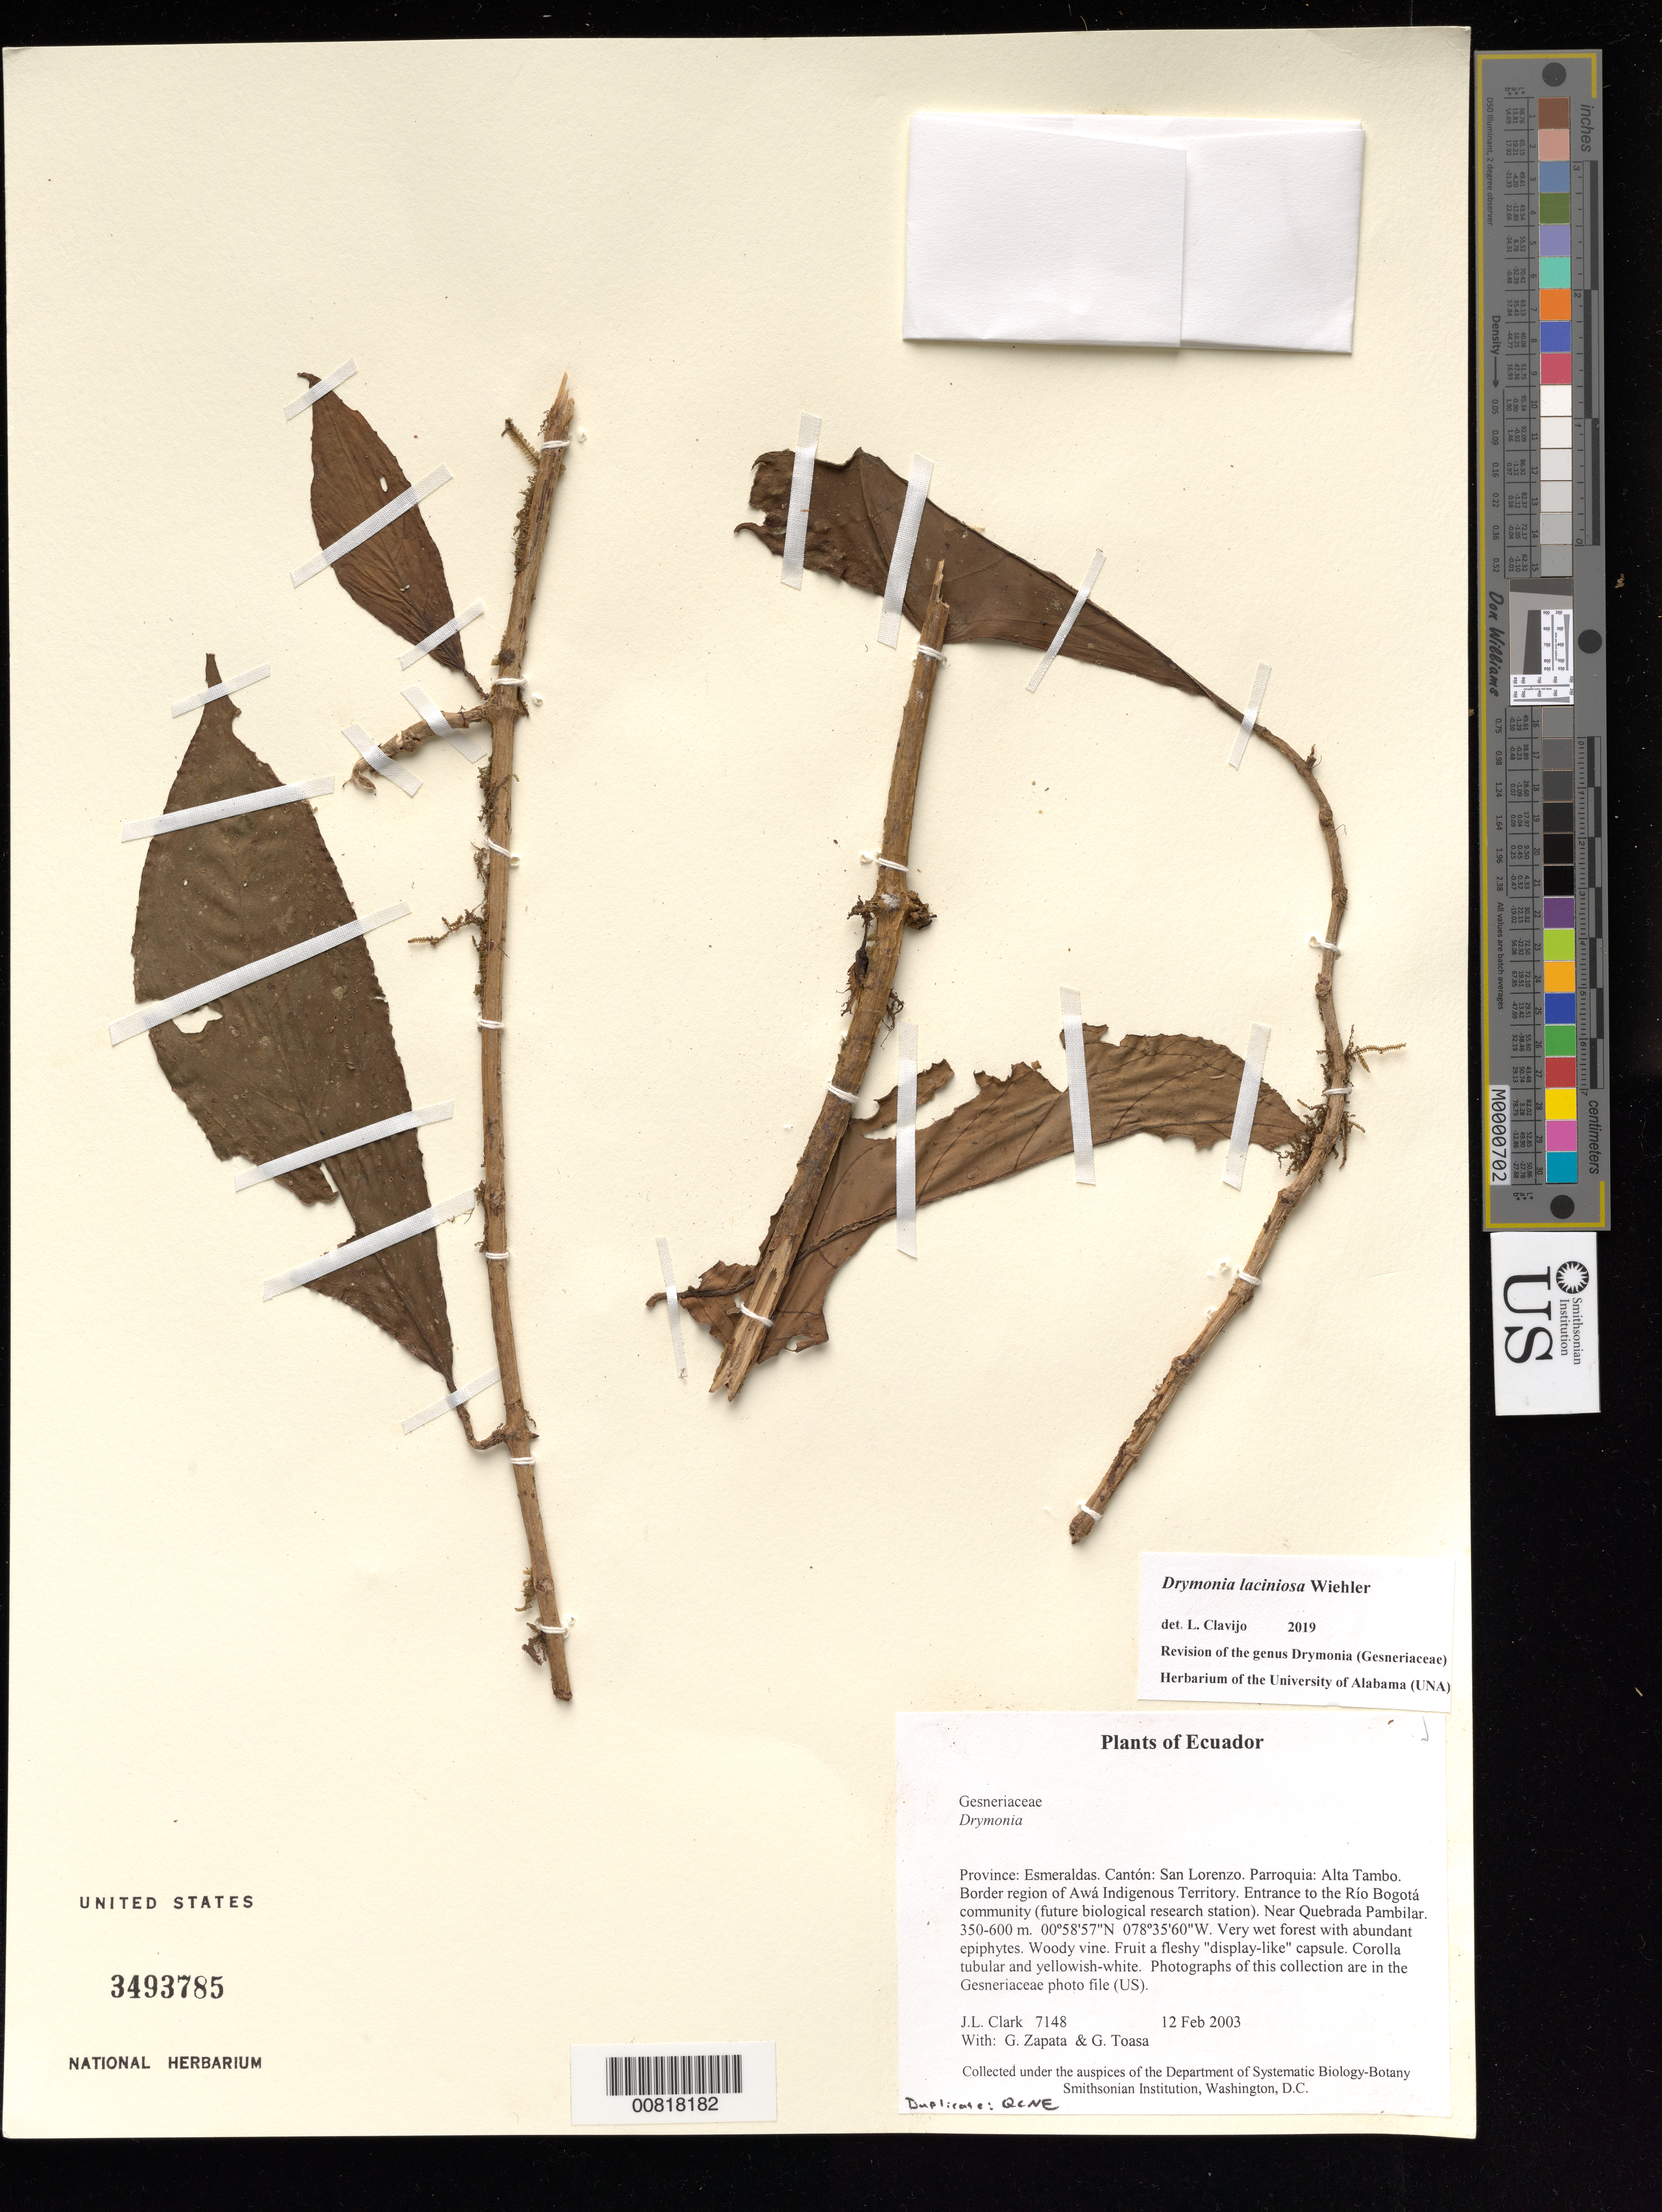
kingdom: Plantae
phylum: Tracheophyta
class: Magnoliopsida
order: Lamiales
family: Gesneriaceae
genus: Drymonia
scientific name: Drymonia sp.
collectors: J. L. Clark, G. Zapata & G. Toasa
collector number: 7148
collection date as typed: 12 Feb 2003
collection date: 2003-02-12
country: Ecuador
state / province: Esmeraldas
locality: San Lorenzo. Parroquia: Alta Tambo. Border region of Awá Indigenous Territory. Entrance to the Río Bogotá community (future biological research station). Near Quebrada Pambilar.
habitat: Very wet forest with abundant epiphytes.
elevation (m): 350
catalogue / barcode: US 3493785